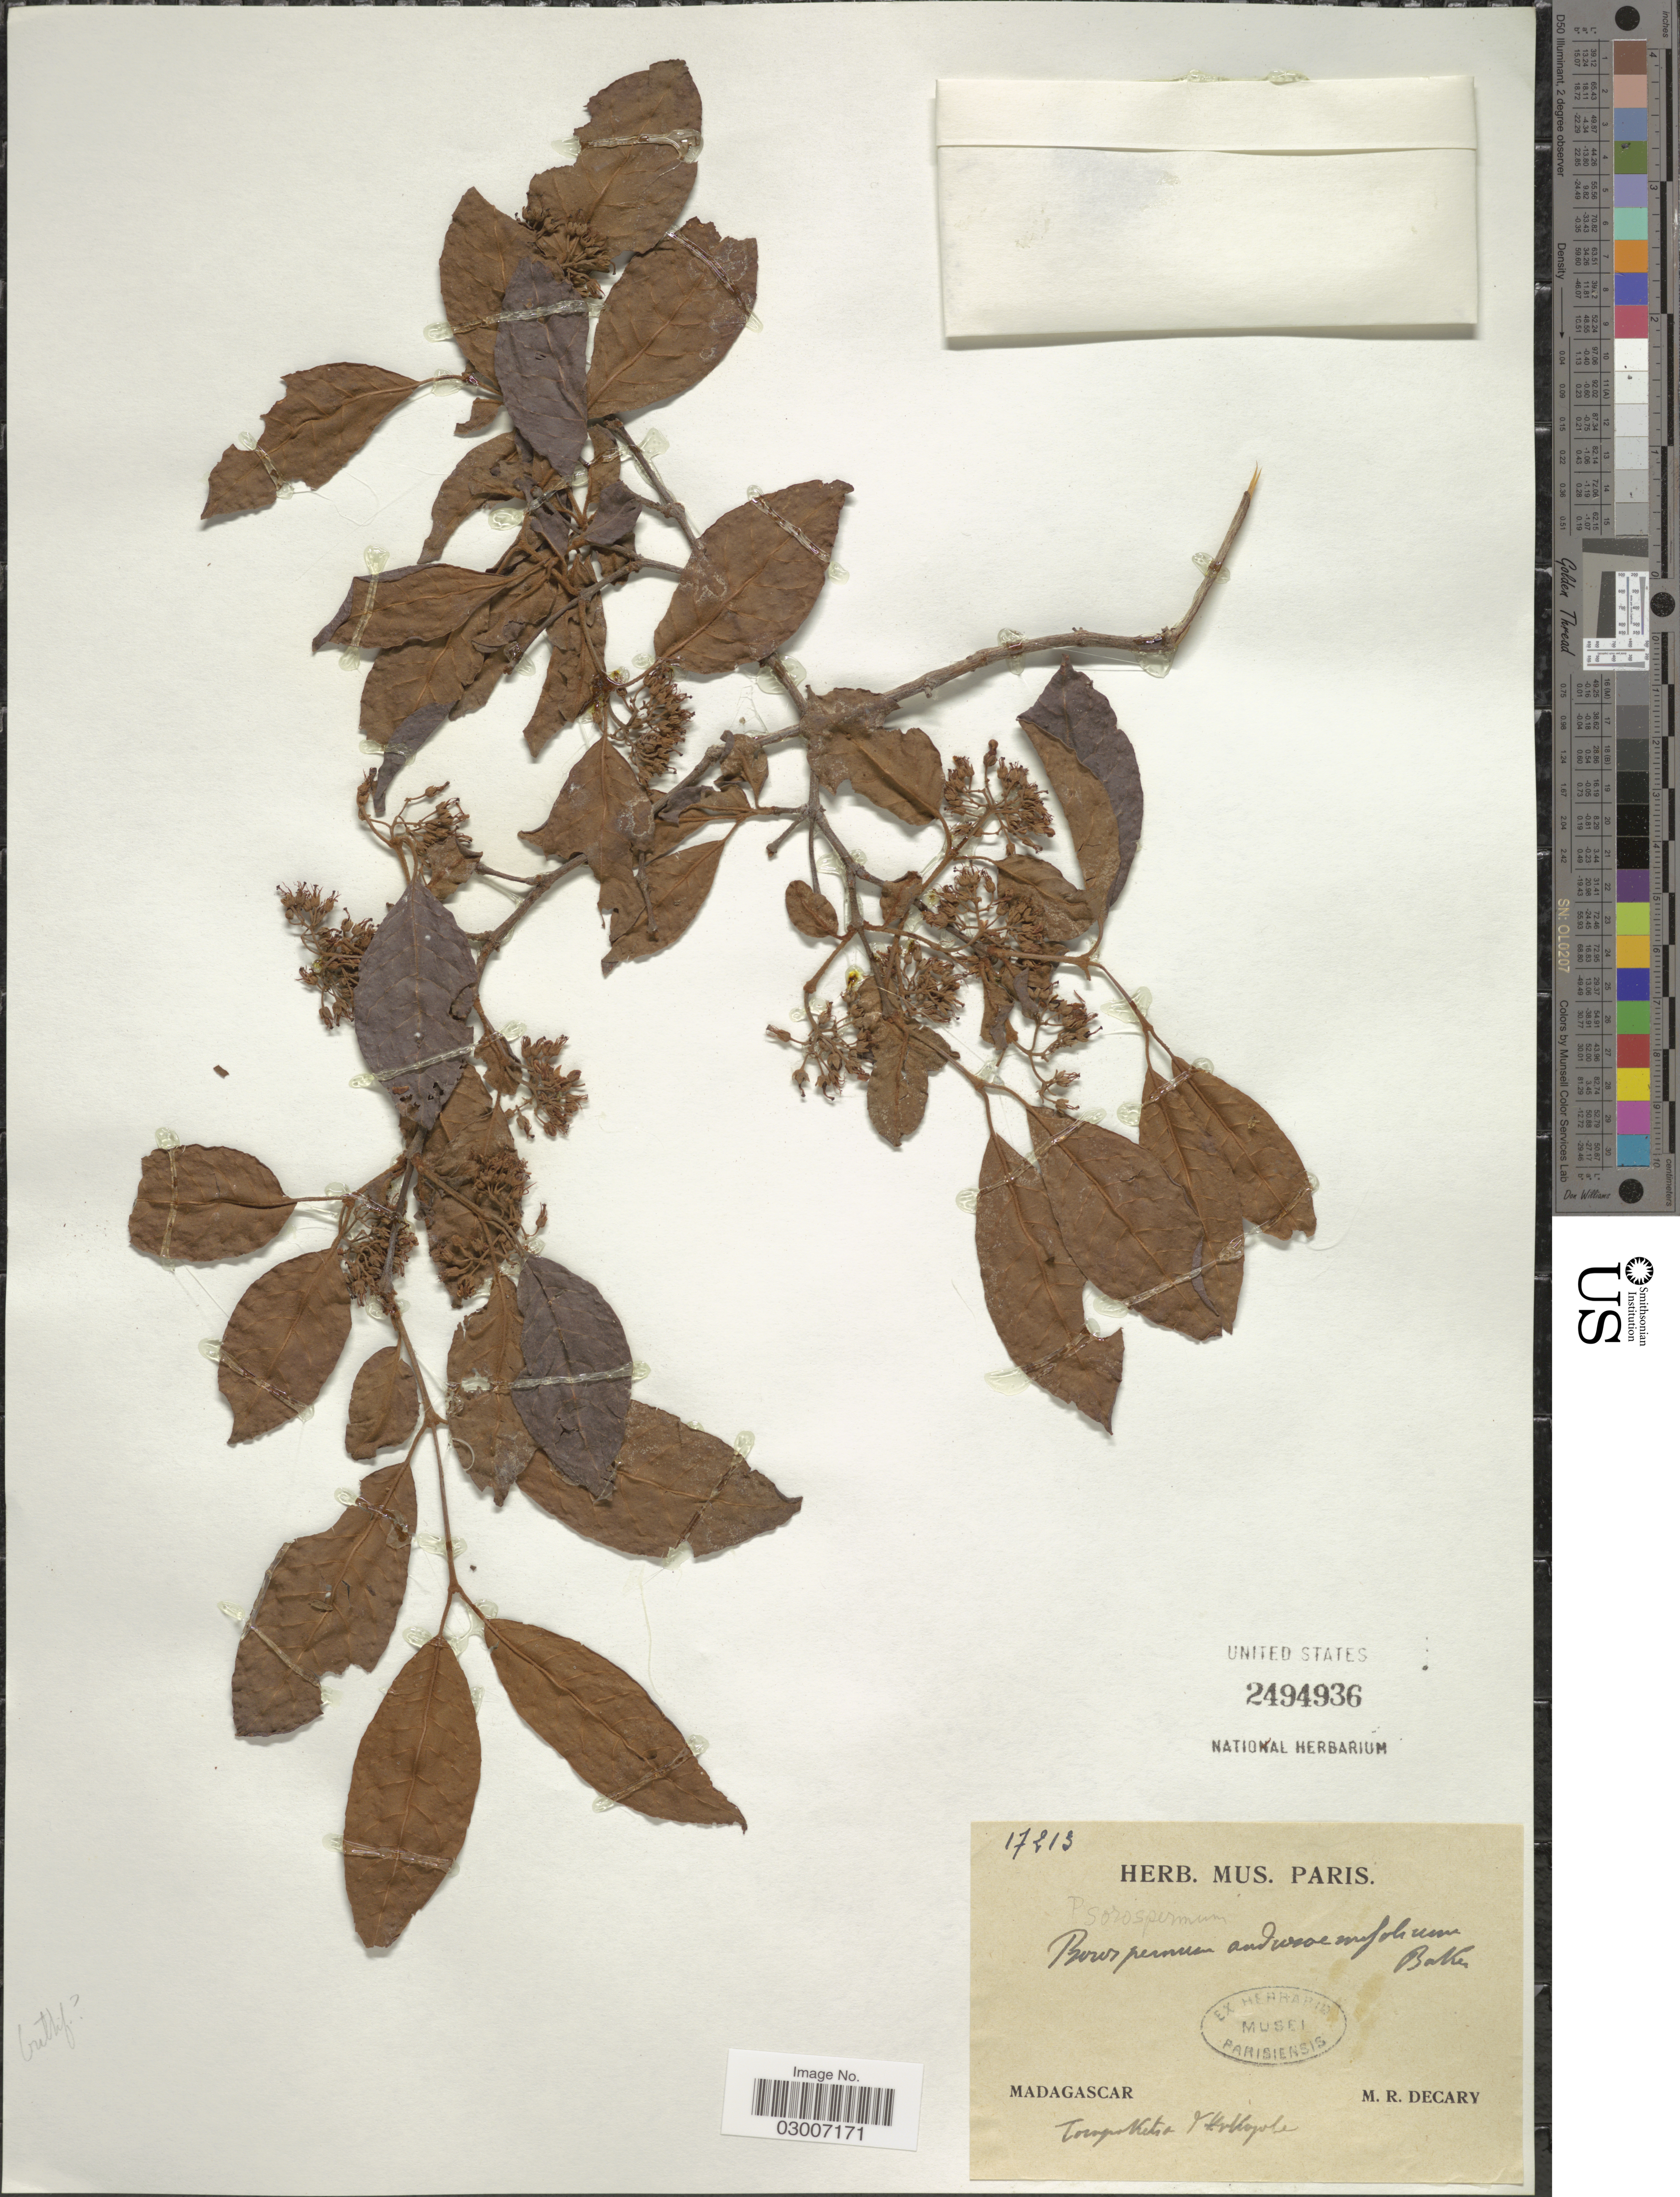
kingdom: Plantae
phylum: Tracheophyta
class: Magnoliopsida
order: Malpighiales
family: Hypericaceae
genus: Psorospermum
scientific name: Psorospermum androsaemifolium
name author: Baker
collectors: R. Decary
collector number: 17213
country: Madagascar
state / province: Analamanga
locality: Tampoketsa d'Ankazobe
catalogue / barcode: US 2494936